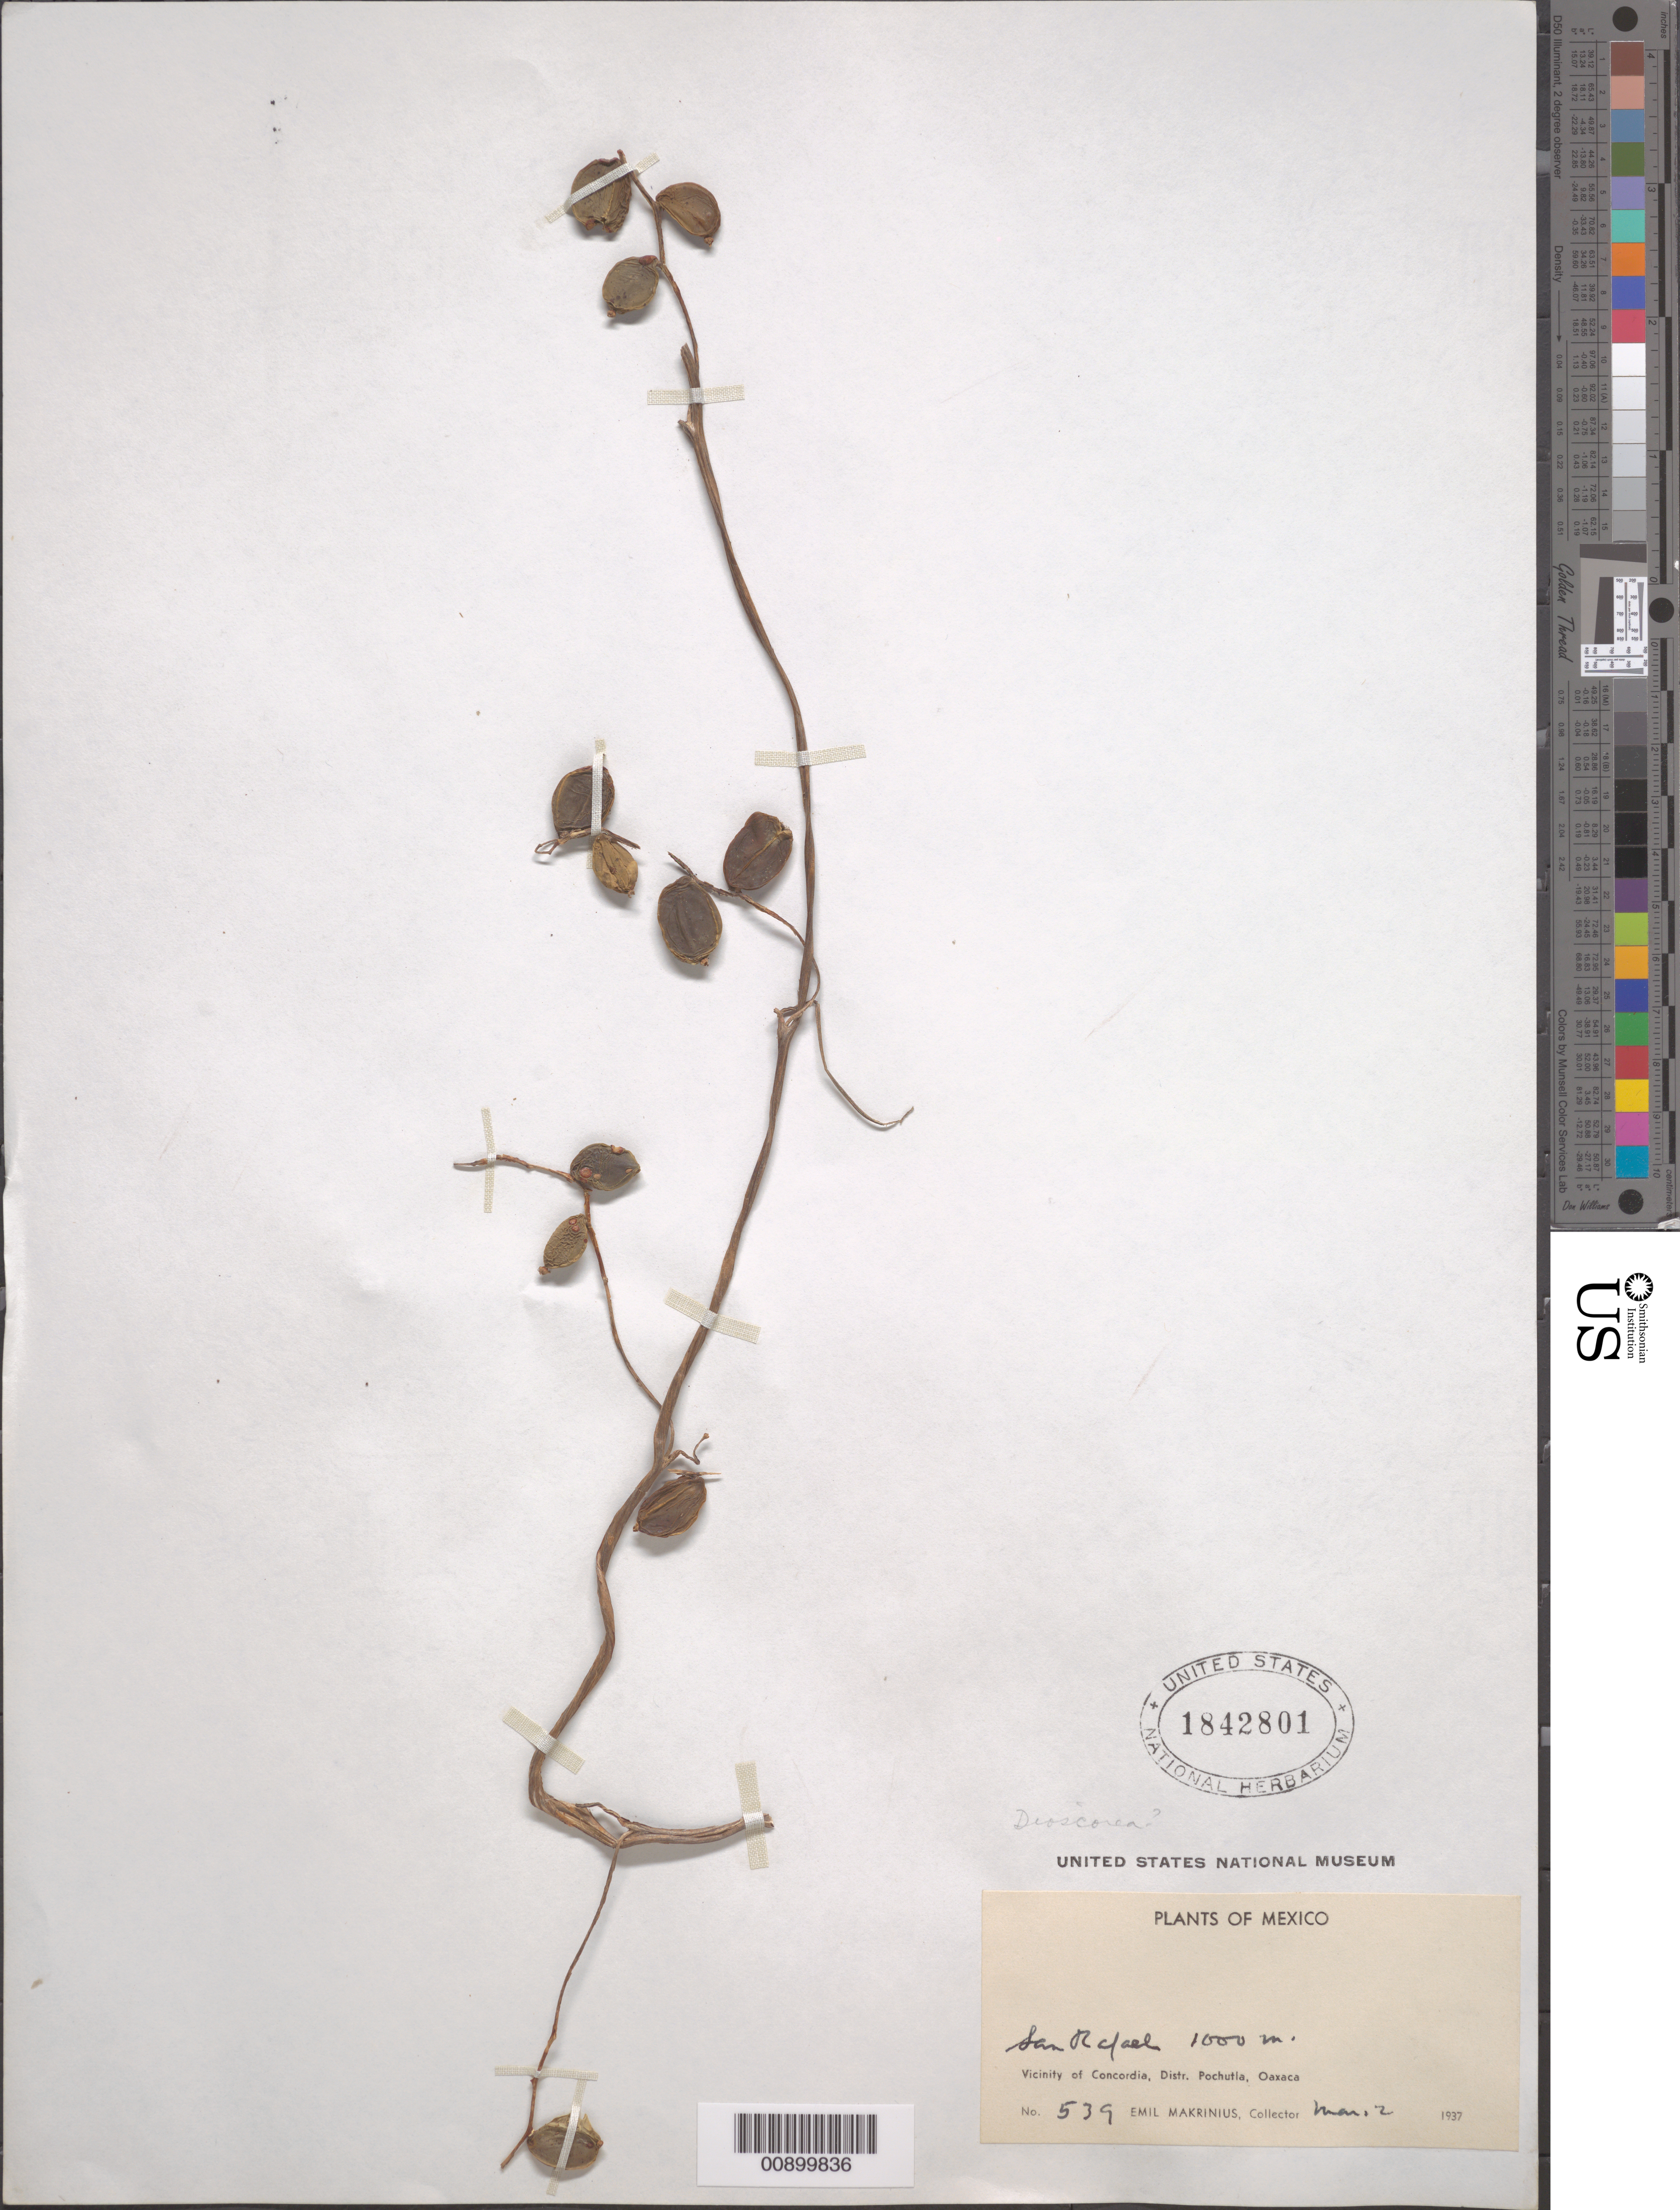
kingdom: Plantae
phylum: Tracheophyta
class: Liliopsida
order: Dioscoreales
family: Dioscoreaceae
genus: Dioscorea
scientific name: Dioscorea sp.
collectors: E. Makrinius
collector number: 539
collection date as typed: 02 Mar 1937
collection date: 1937-03-02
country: Mexico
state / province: Oaxaca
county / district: Pochutla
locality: San Rafael. Vicinity of Concordia, Distr. Pochutla, Oaxaca.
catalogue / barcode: US 1842801